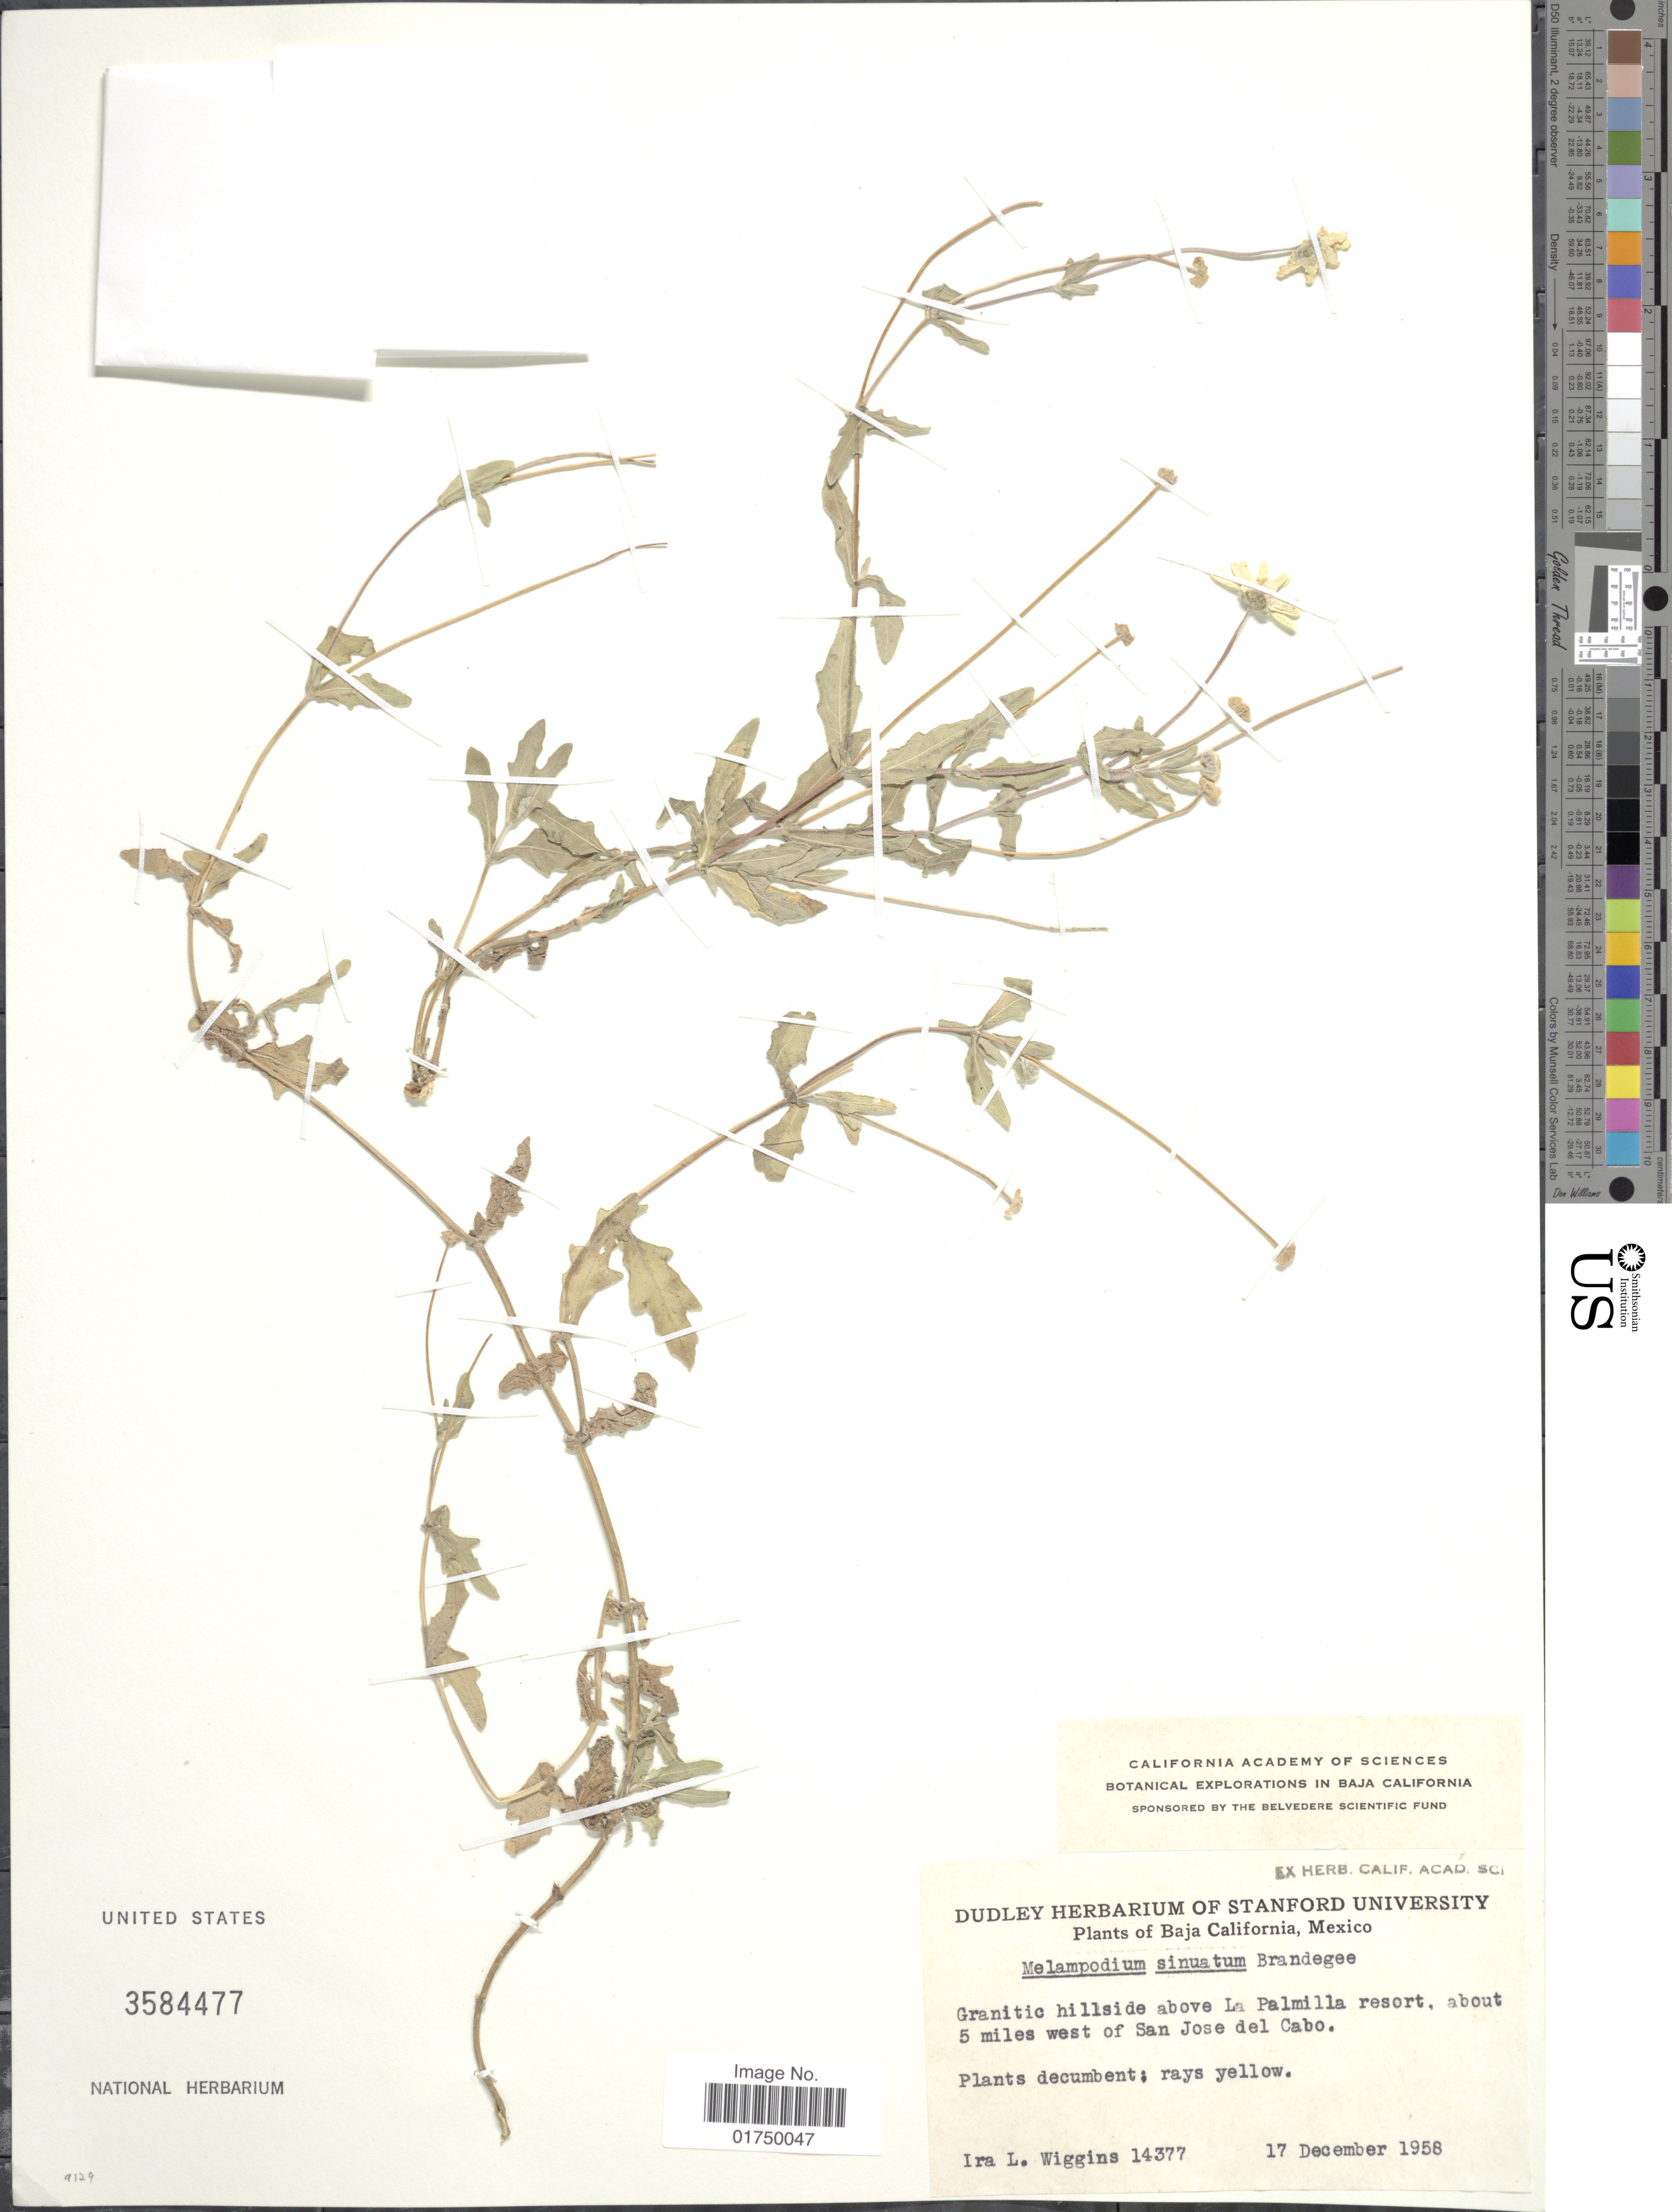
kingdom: Plantae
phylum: Tracheophyta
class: Magnoliopsida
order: Asterales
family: Asteraceae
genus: Melampodium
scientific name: Melampodium sinuatum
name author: Brandg.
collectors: I. L. Wiggins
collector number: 14377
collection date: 1958-12-17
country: Mexico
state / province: Baja California Sur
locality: Baja California, Mexico. Granitic hillside above La Palmilla resort, about 5 miles west of San Jose del Cabo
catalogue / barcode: US 3584477